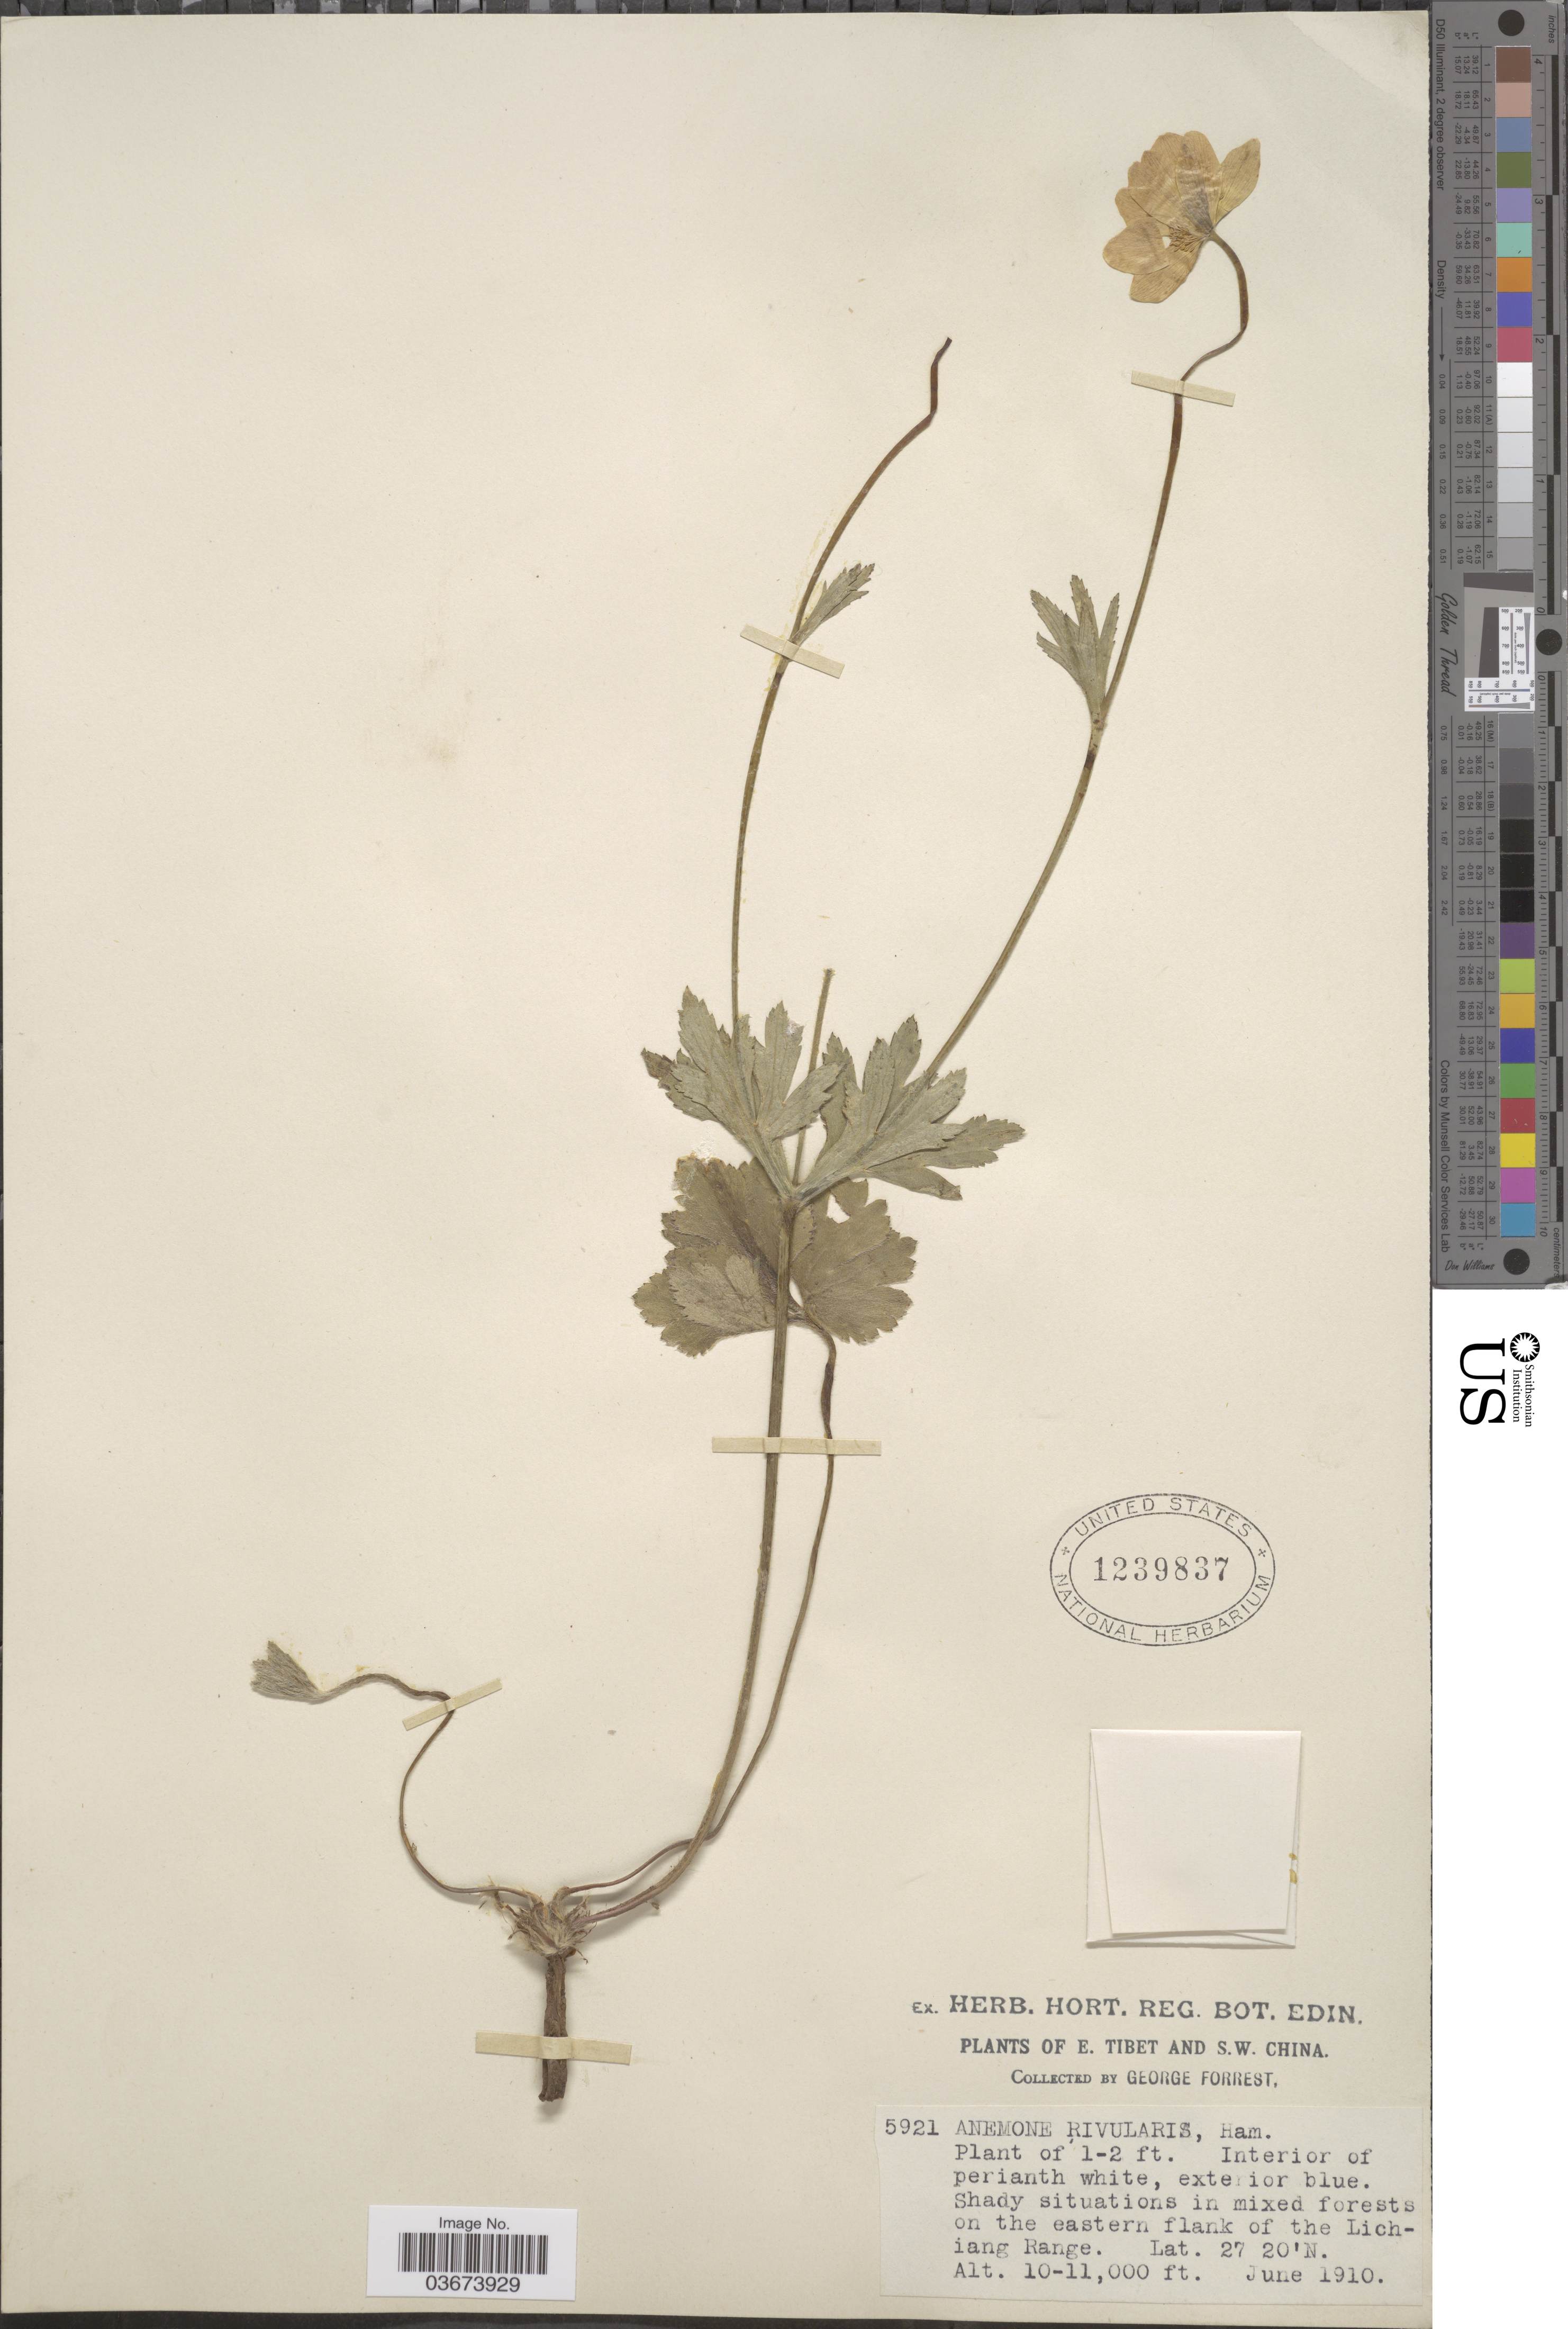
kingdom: Plantae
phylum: Tracheophyta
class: Magnoliopsida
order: Ranunculales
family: Ranunculaceae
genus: Anemone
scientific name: Anemone rivularis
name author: Buch.-Ham. ex DC.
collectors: G. Forrest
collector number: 5921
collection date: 1910-06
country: China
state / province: Xizang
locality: E. Tibet and S.W. China. On the eastern flank of the Lichiang Range.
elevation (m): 3048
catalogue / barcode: US 1239837